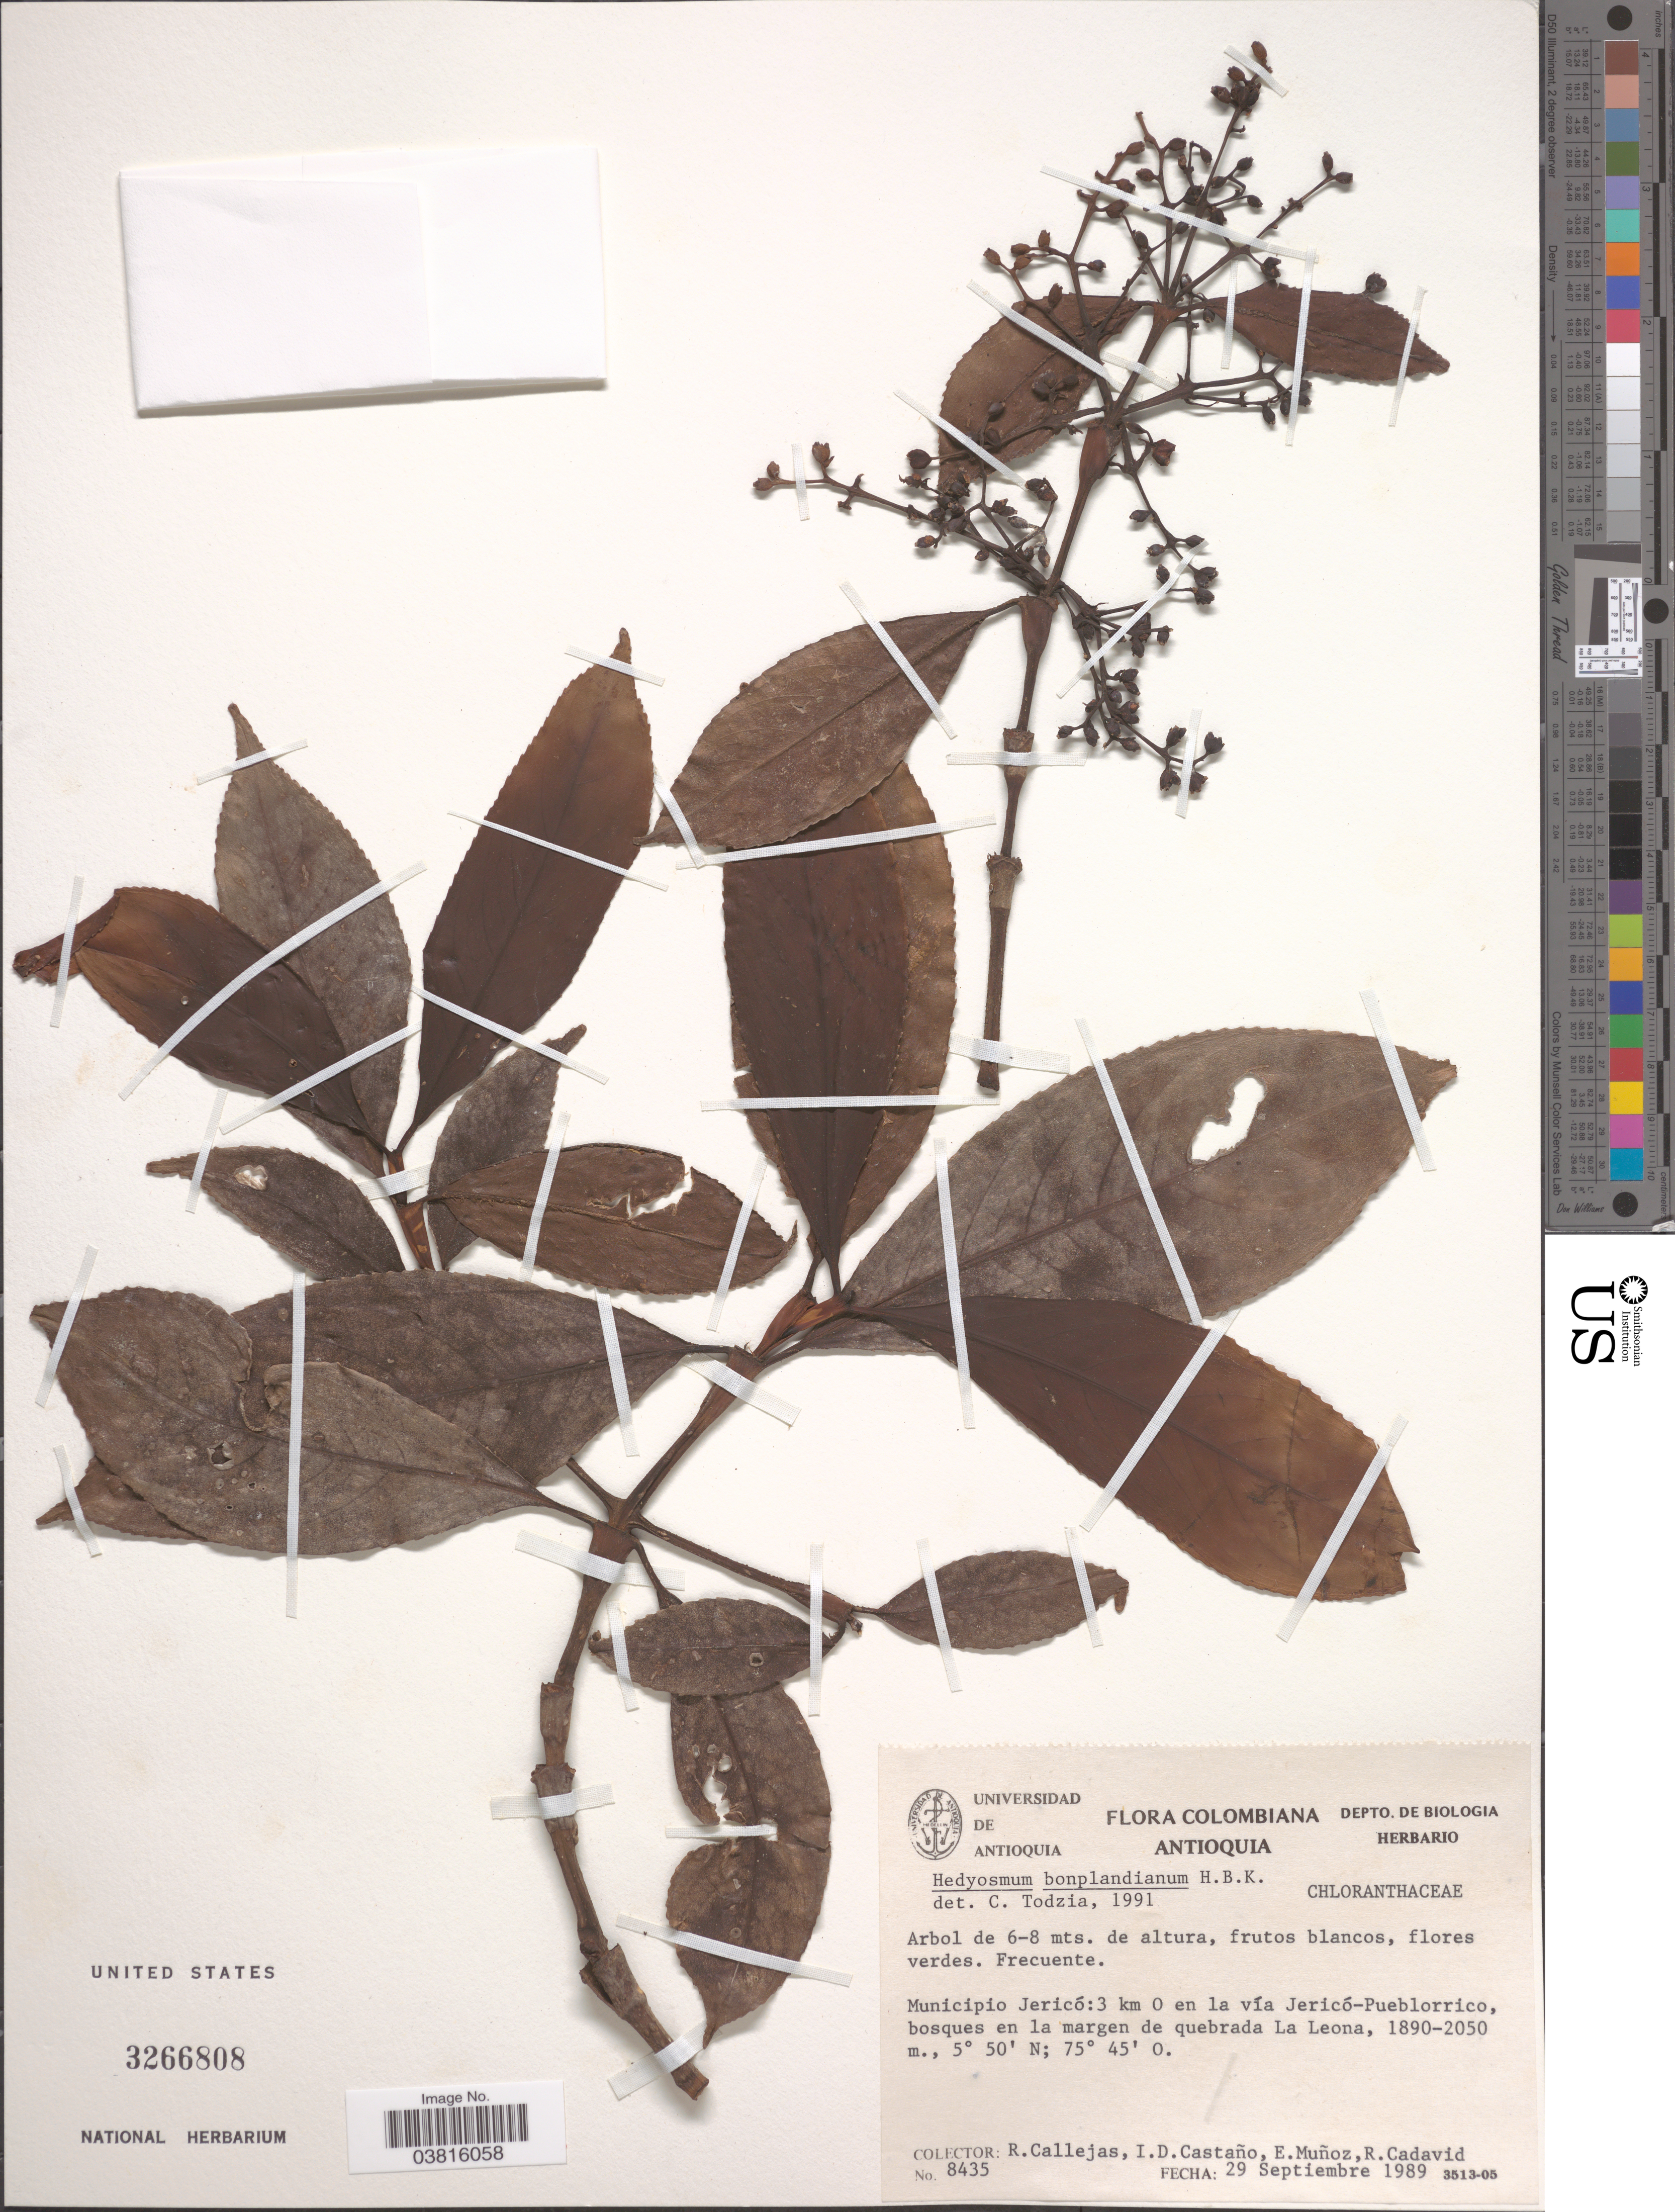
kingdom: Plantae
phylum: Tracheophyta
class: Magnoliopsida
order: Chloranthales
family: Chloranthaceae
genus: Hedyosmum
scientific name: Hedyosmum bonplandianum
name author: Kunth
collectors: R. Callejas, I. Castaño, E. Munoz & R. Cadavid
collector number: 8435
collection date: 1989-09-29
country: Colombia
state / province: Antioquia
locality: Municipio Jericó: 3 km O en la vía Jericó-Peublorrico, bosques en la margen de quebrada La Leona.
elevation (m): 1890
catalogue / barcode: US 3266808